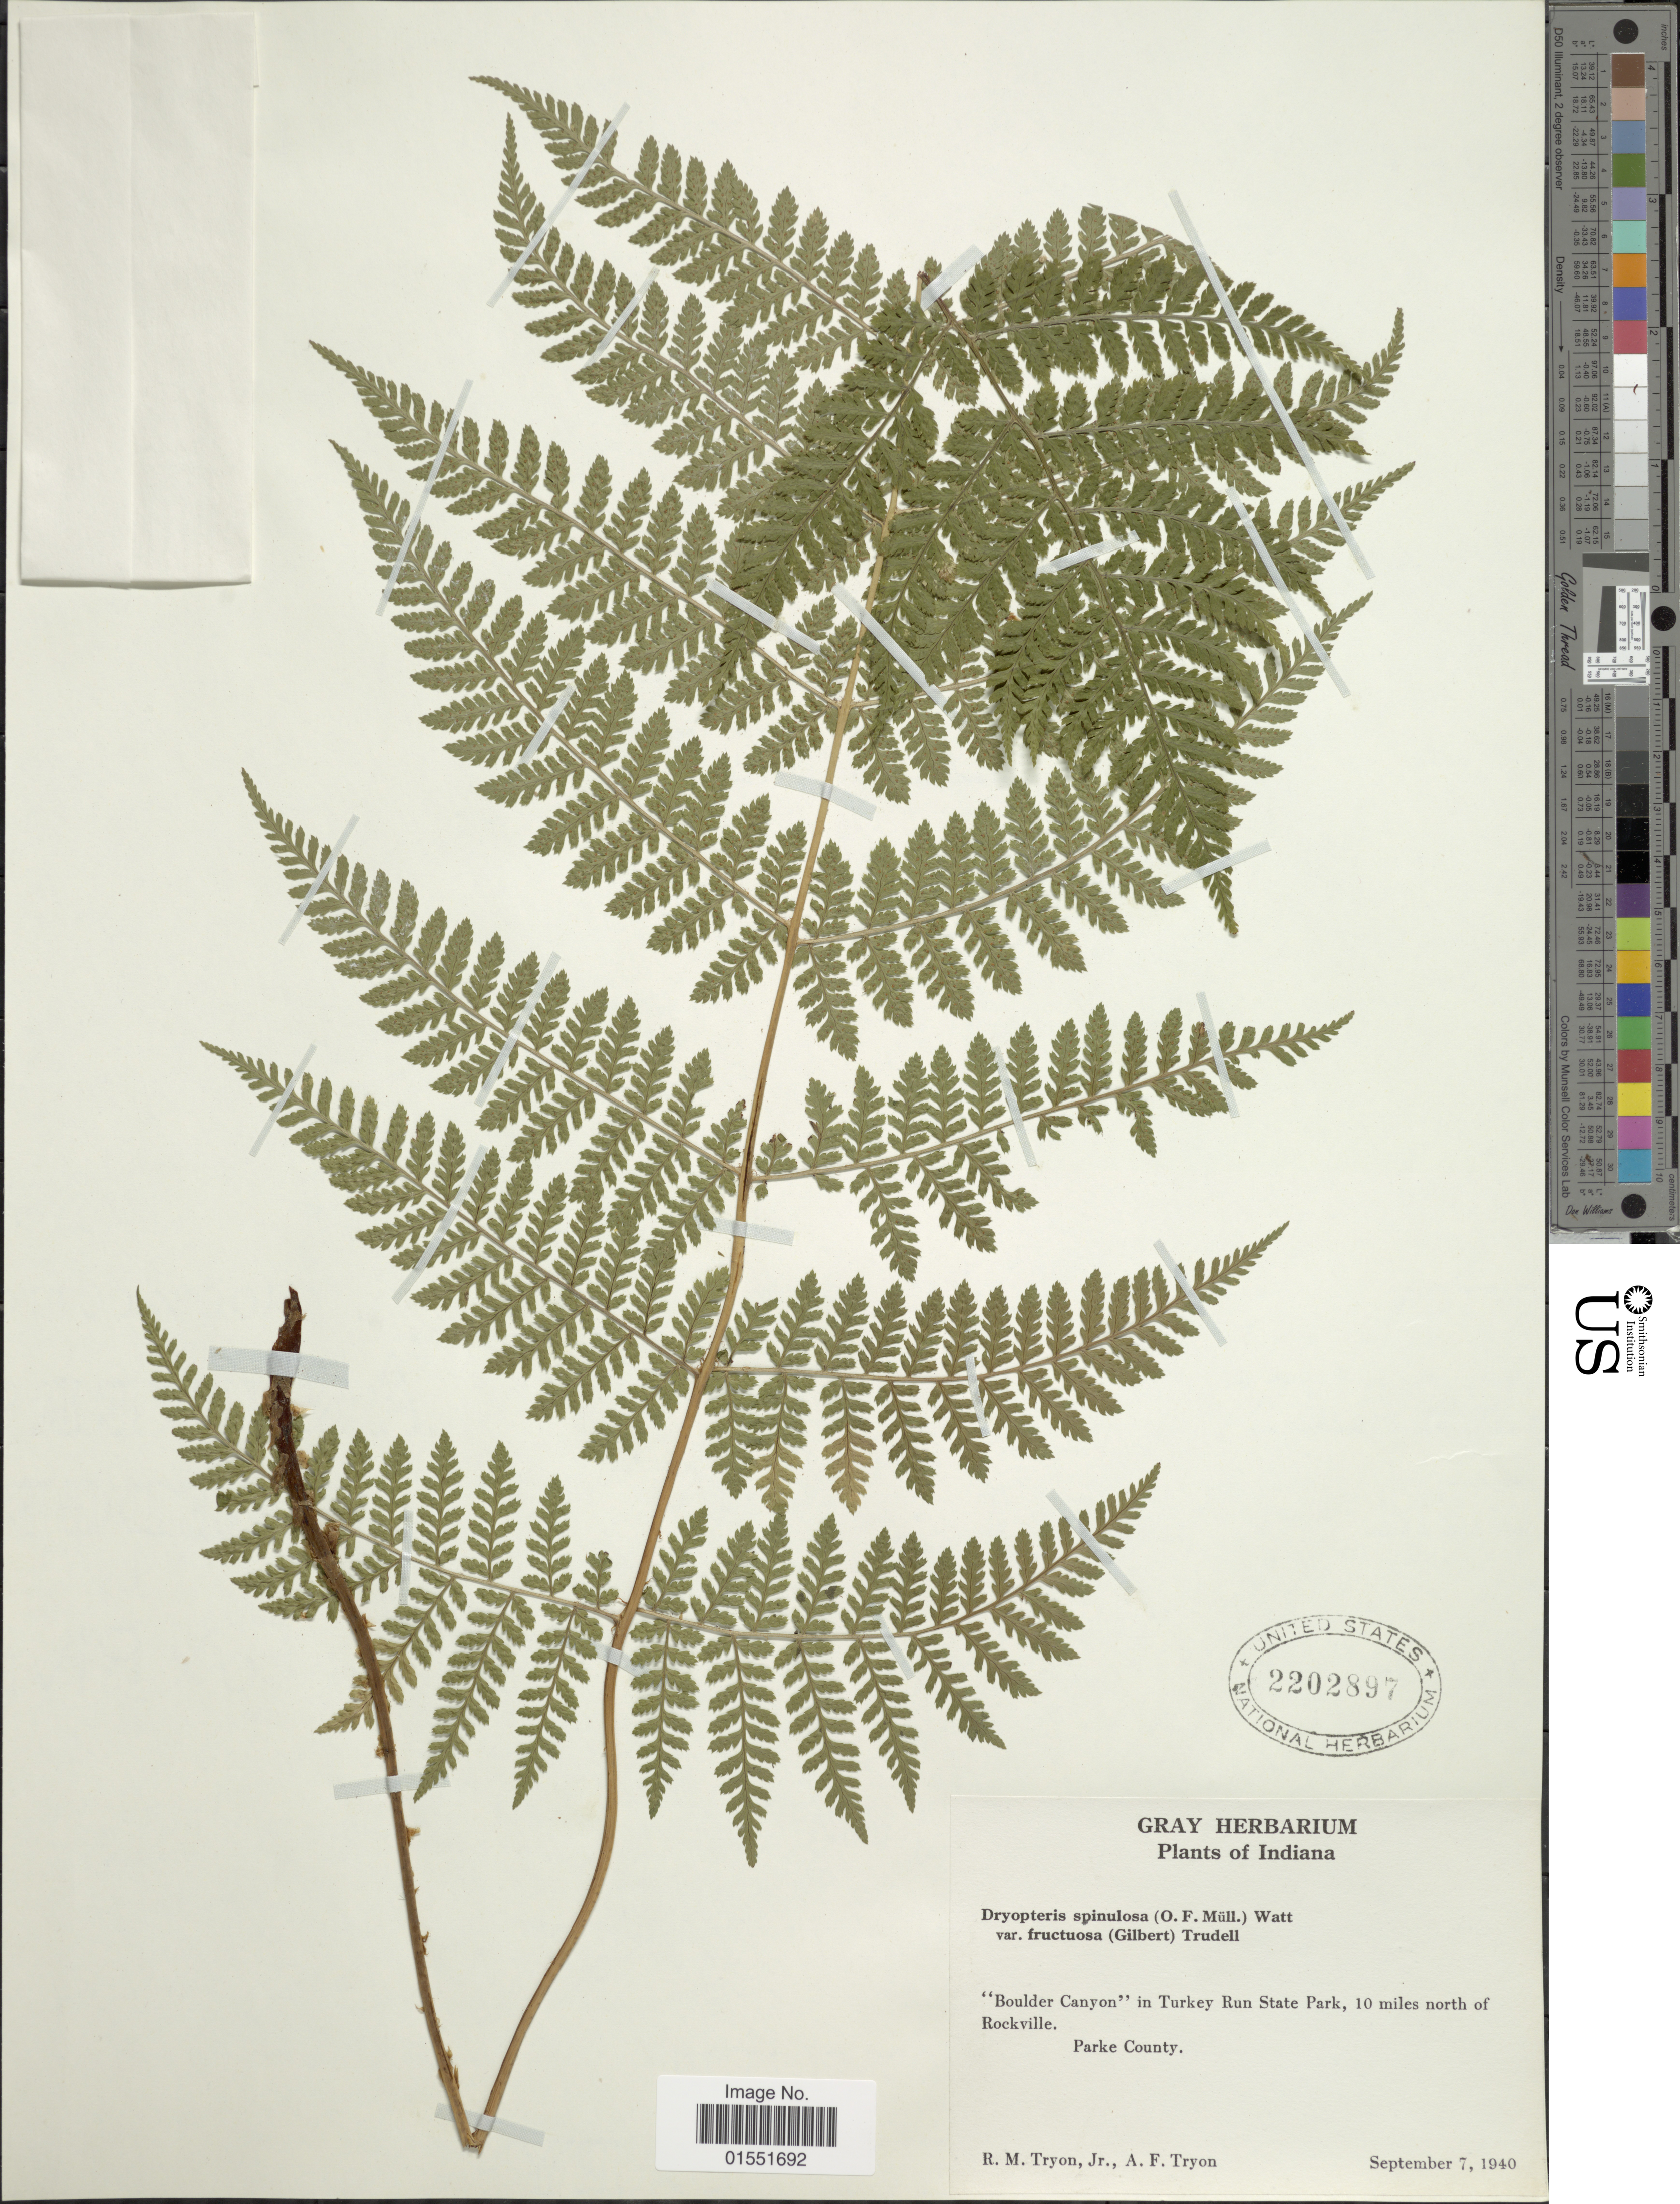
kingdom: Plantae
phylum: Tracheophyta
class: Polypodiopsida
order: Polypodiales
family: Dryopteridaceae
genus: Dryopteris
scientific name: Dryopteris intermedia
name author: (Muhl.) A. Gray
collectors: R. M. Tryon & A. F. Tryon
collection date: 1940-09-07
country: United States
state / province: Indiana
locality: Boulder Canyon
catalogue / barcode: US 2202897